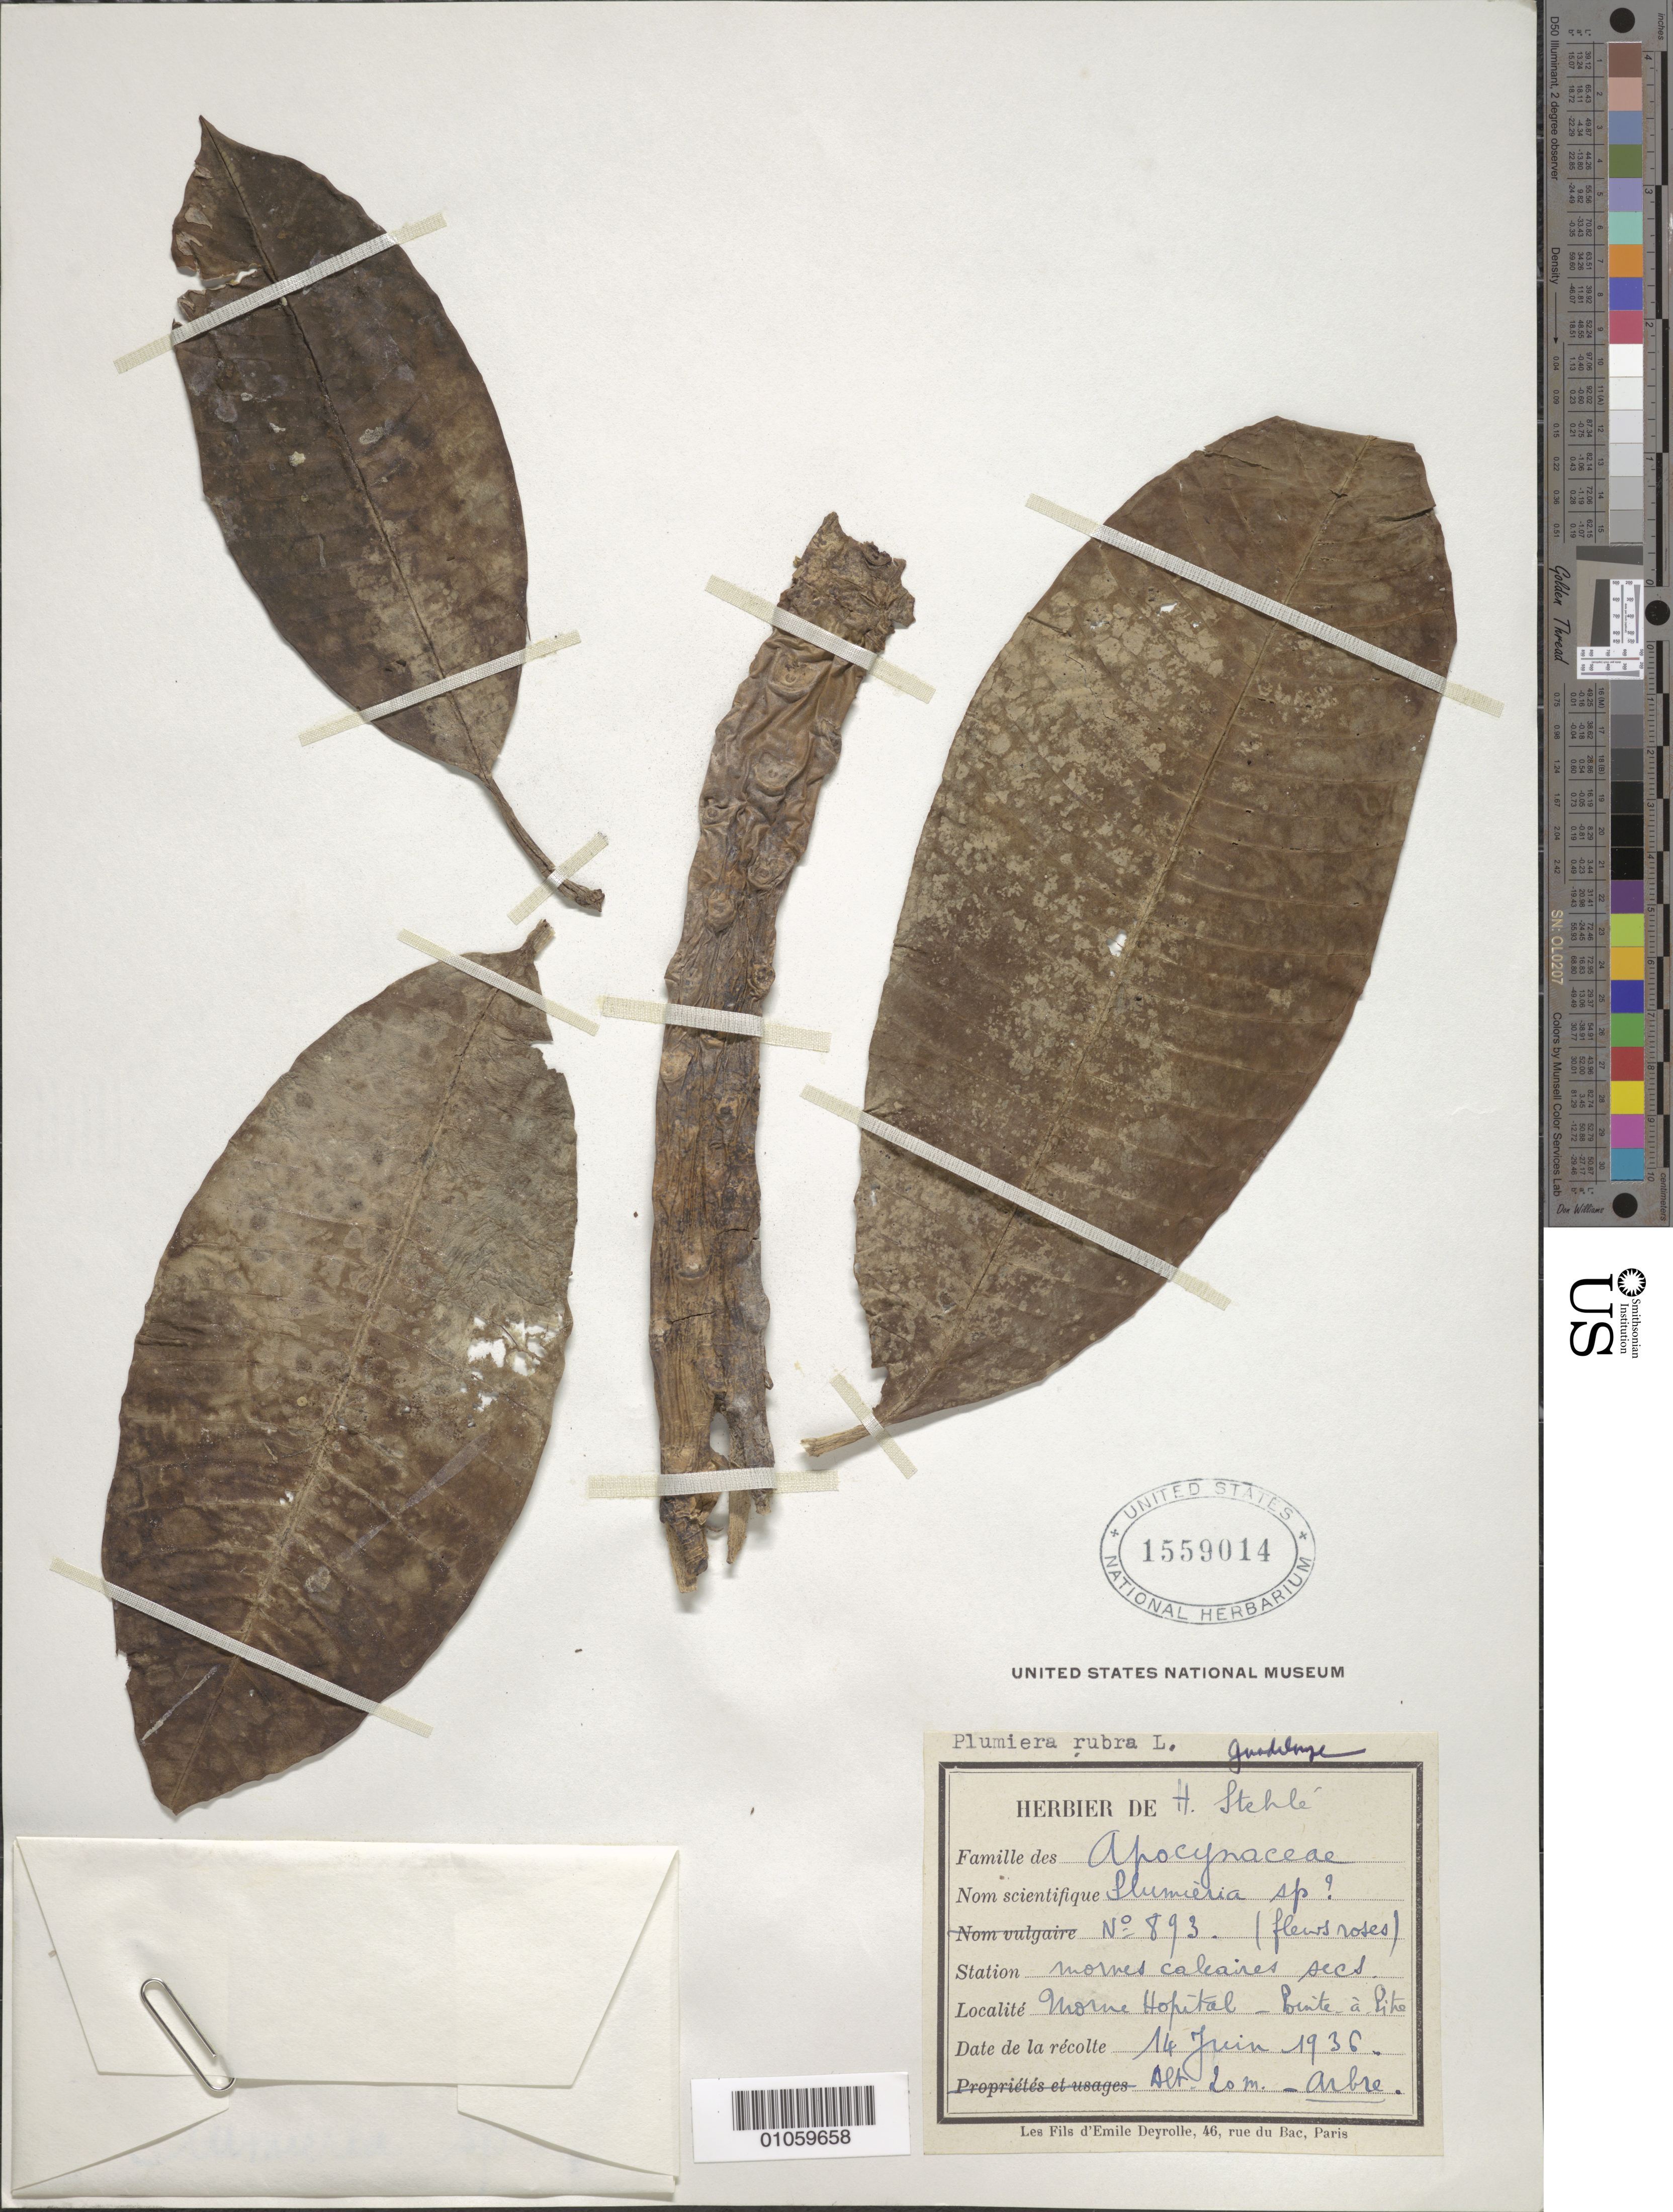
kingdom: Plantae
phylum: Tracheophyta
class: Magnoliopsida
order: Gentianales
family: Apocynaceae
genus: Plumeria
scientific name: Plumeria rubra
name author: L.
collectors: H. Stehlé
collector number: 893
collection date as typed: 14 Jun 1936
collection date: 1936-06-14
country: Guadeloupe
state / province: Grande-Terre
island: Grande Terre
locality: Morne Hopital, Pointe-à-Pitre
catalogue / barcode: US 1559014